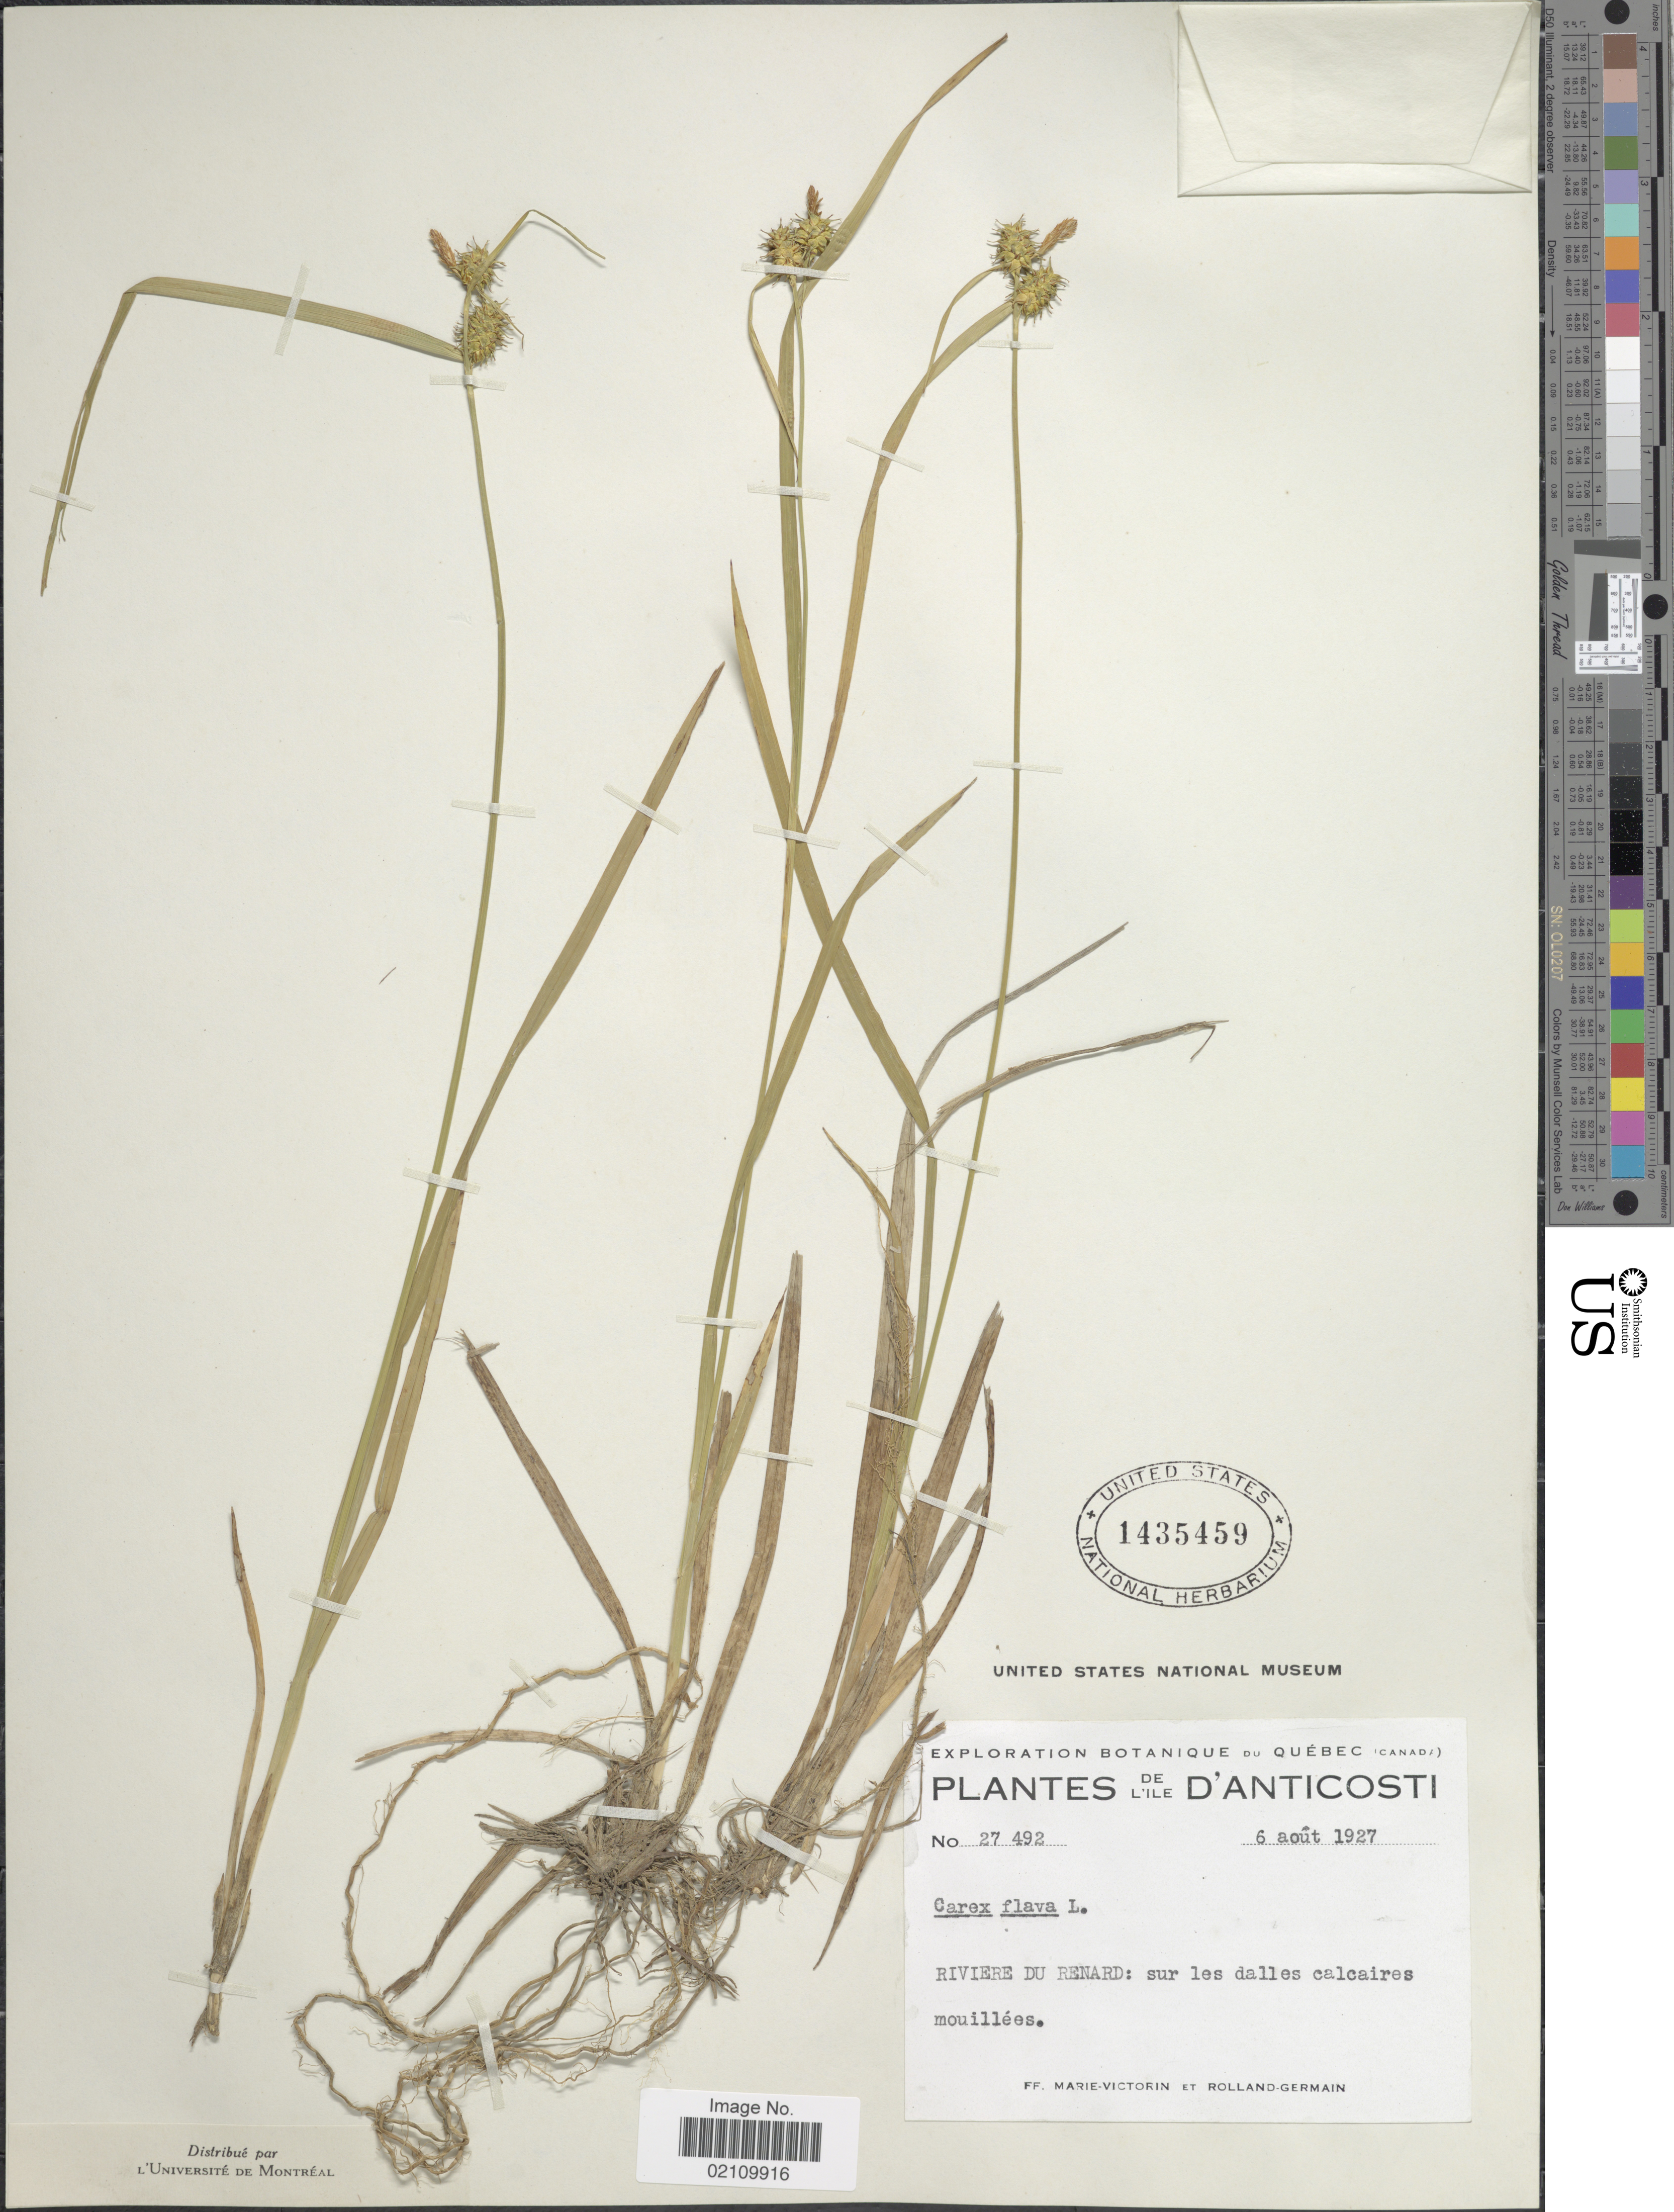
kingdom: Plantae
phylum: Tracheophyta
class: Liliopsida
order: Poales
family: Cyperaceae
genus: Carex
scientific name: Carex flava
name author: L.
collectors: F. Marie-Victorin & Rolland-Germain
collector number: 27492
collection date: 1927-08-06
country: Canada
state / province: Quebec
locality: L'Ile D'Anticosti. Riviere Du Renard: sur les dalles calcaires mouillees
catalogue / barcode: US 1435459